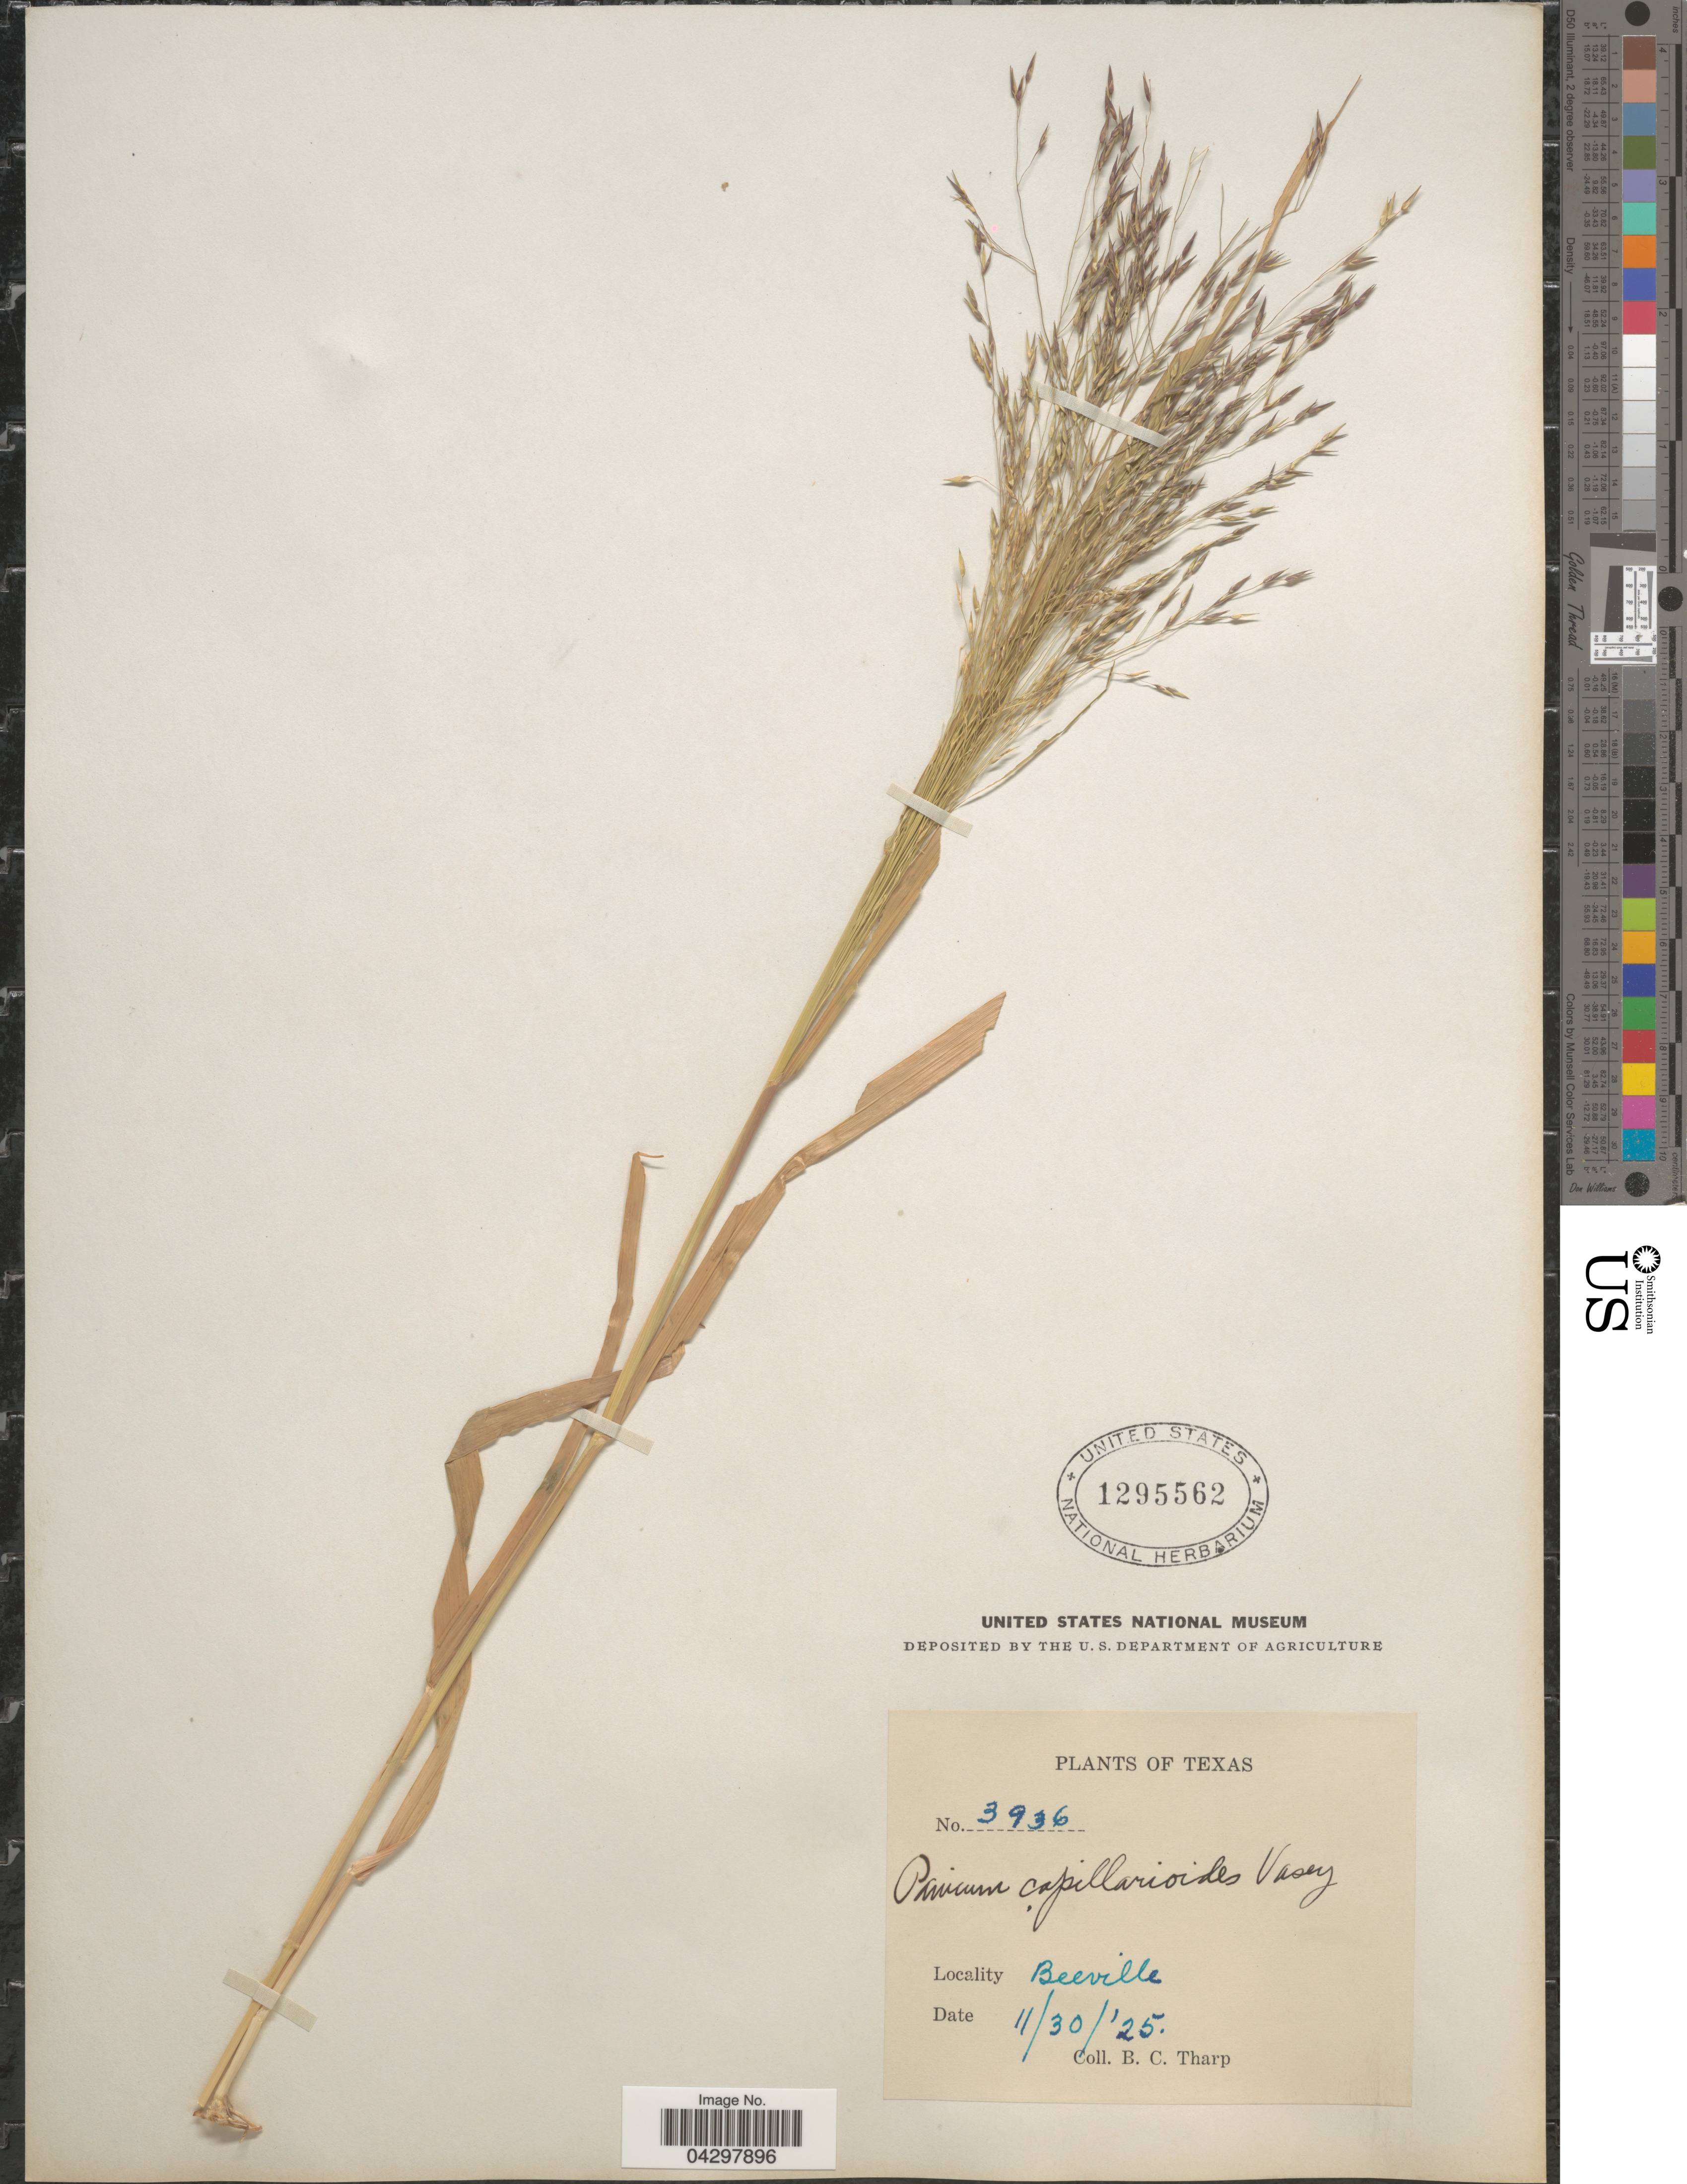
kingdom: Plantae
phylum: Tracheophyta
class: Liliopsida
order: Poales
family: Poaceae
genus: Panicum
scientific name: Panicum capillarioides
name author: Vasey in J.M. Coult.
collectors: B. C. Tharp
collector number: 3936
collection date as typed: Transcribed d/m/y: 30/11/25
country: United States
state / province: Texas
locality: Beeville.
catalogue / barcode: US 1295562